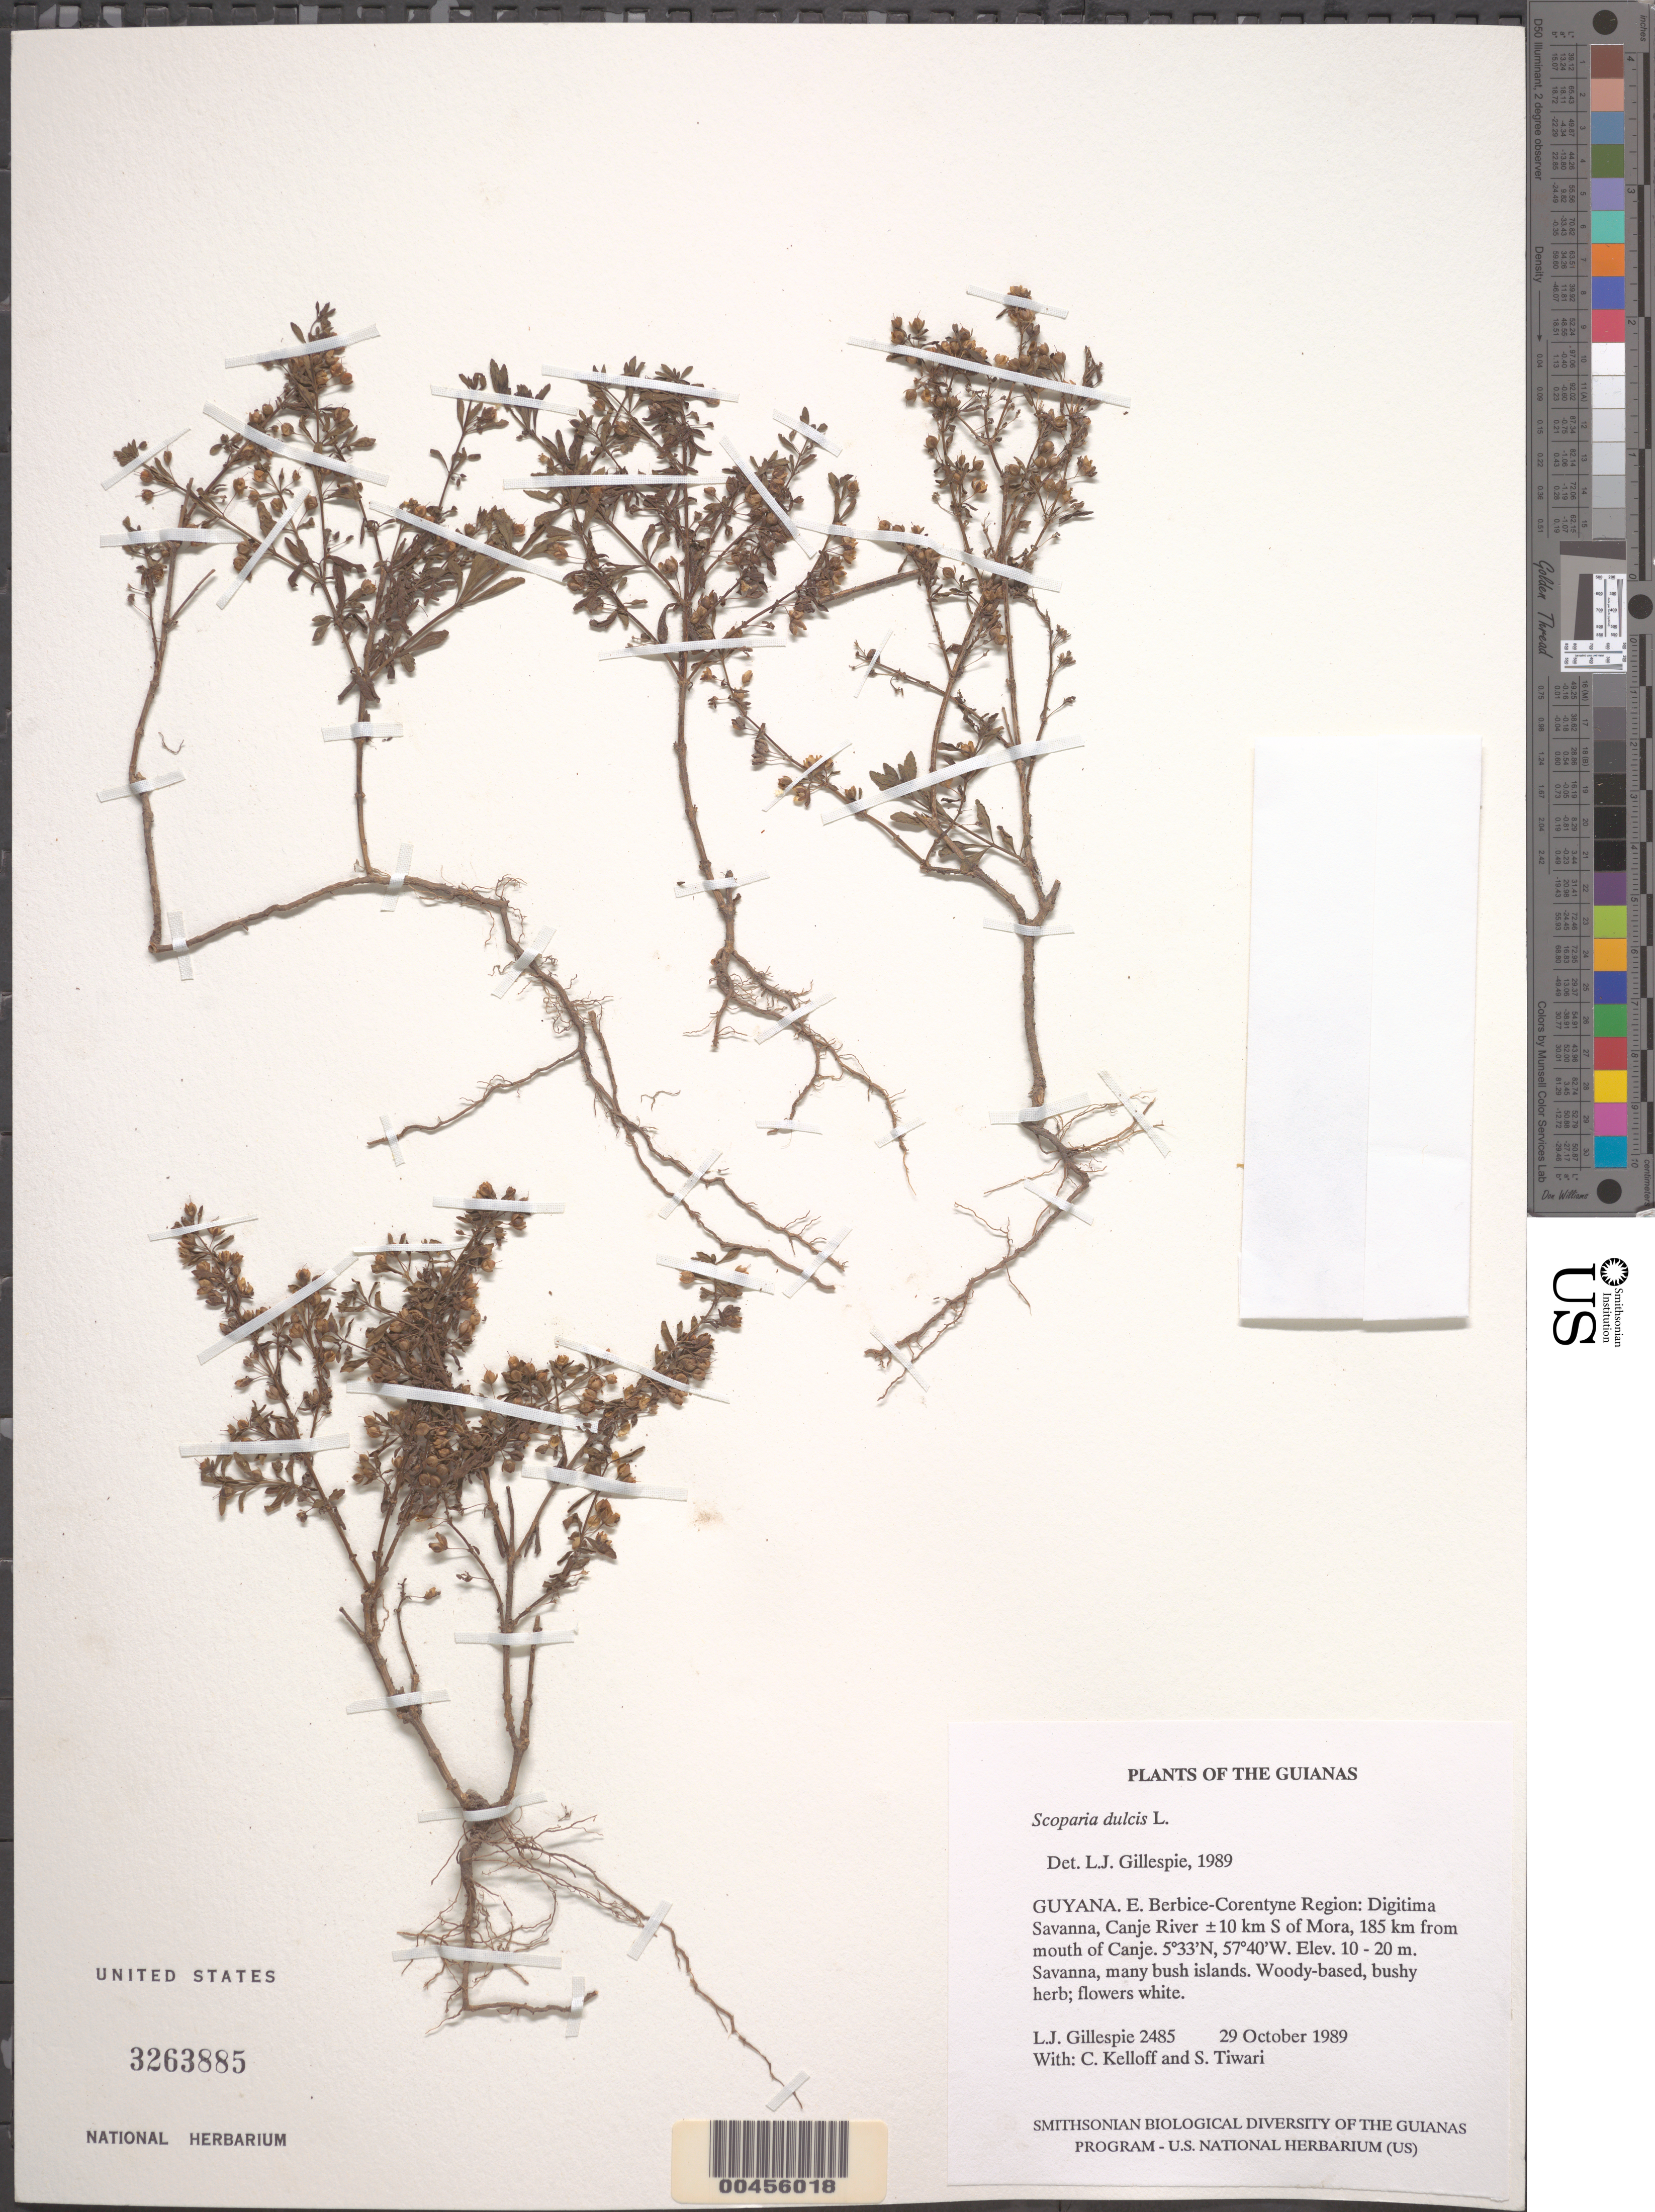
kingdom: Plantae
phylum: Tracheophyta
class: Magnoliopsida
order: Lamiales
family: Plantaginaceae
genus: Scoparia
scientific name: Scoparia dulcis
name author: L.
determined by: Gillespie, L. J.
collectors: L. J. Gillespie, C. L. Kelloff & S. Tiwari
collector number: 2485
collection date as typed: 29 October 1989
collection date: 1989-10-29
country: Guyana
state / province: E. Berbice-Corentyne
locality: Digitima Savanna, Canje River ±20 km S of Mora, 185 km from mouth of Canje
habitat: Savanna, many bush islands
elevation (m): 10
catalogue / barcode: US 3263885